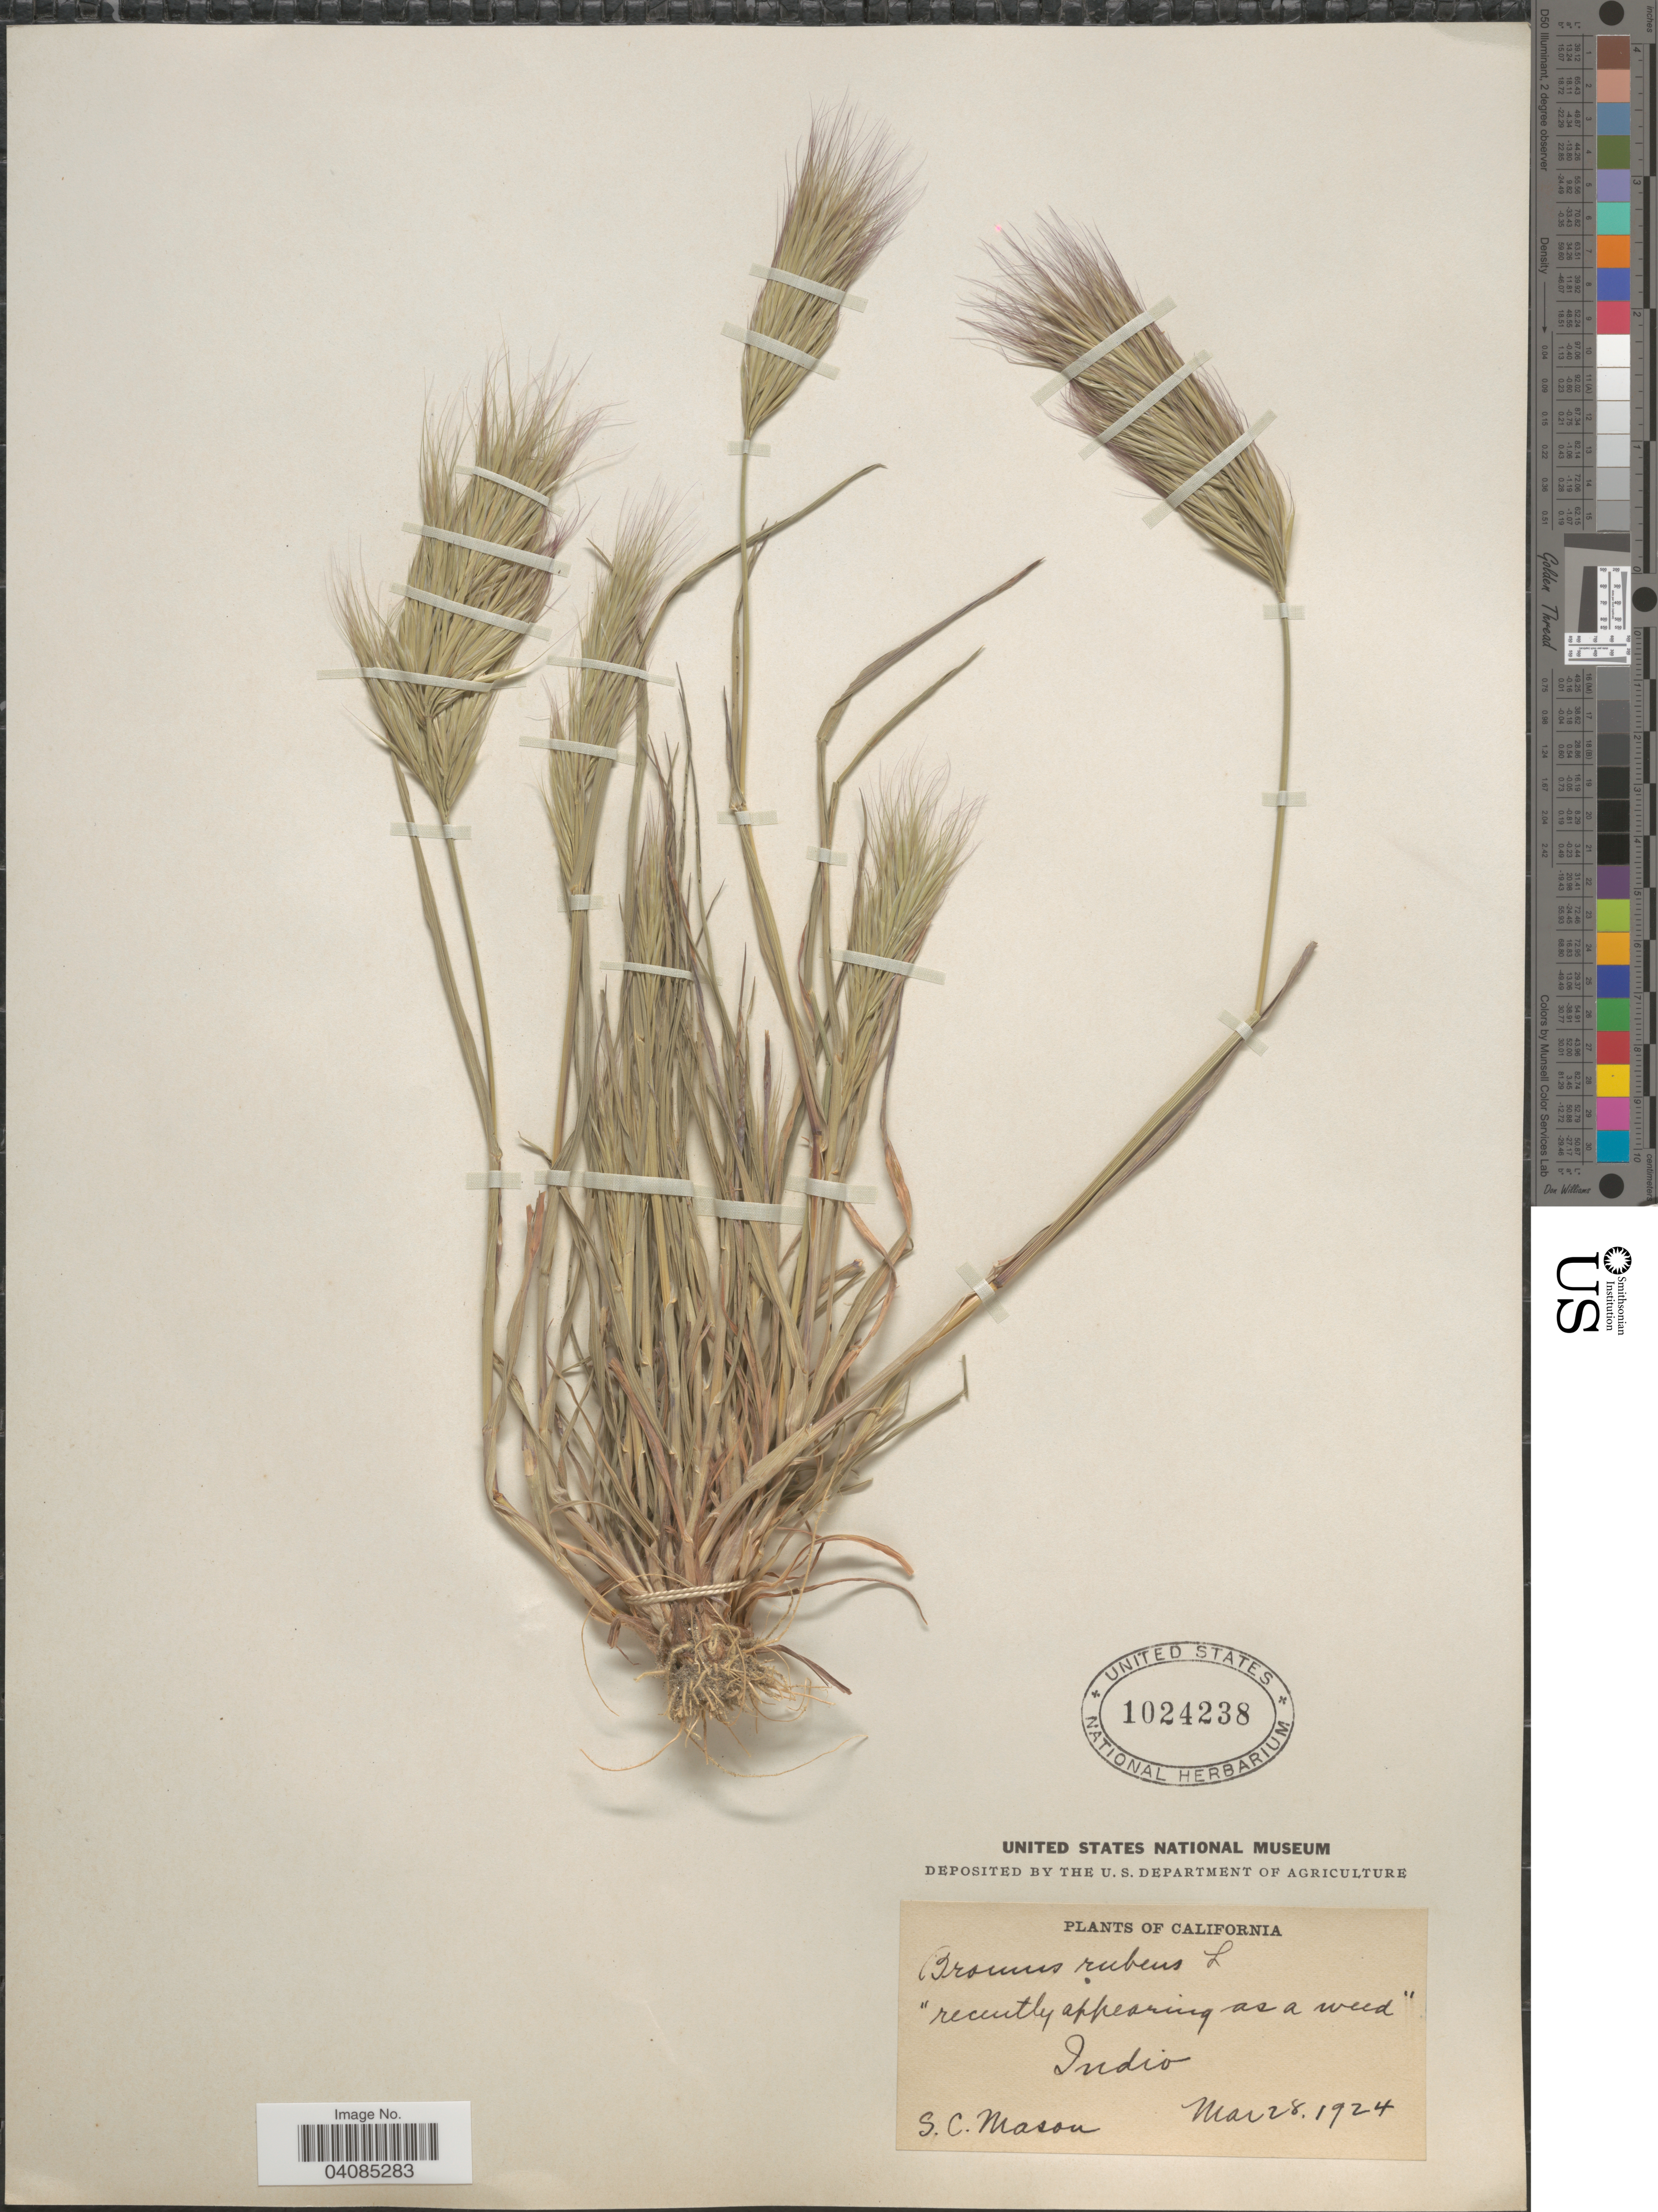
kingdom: Plantae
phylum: Tracheophyta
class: Liliopsida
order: Poales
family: Poaceae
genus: Bromus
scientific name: Bromus rubens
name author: L.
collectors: S. Mason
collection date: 1924-03-28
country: United States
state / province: California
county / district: Riverside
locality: Indio.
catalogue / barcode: US 1024238